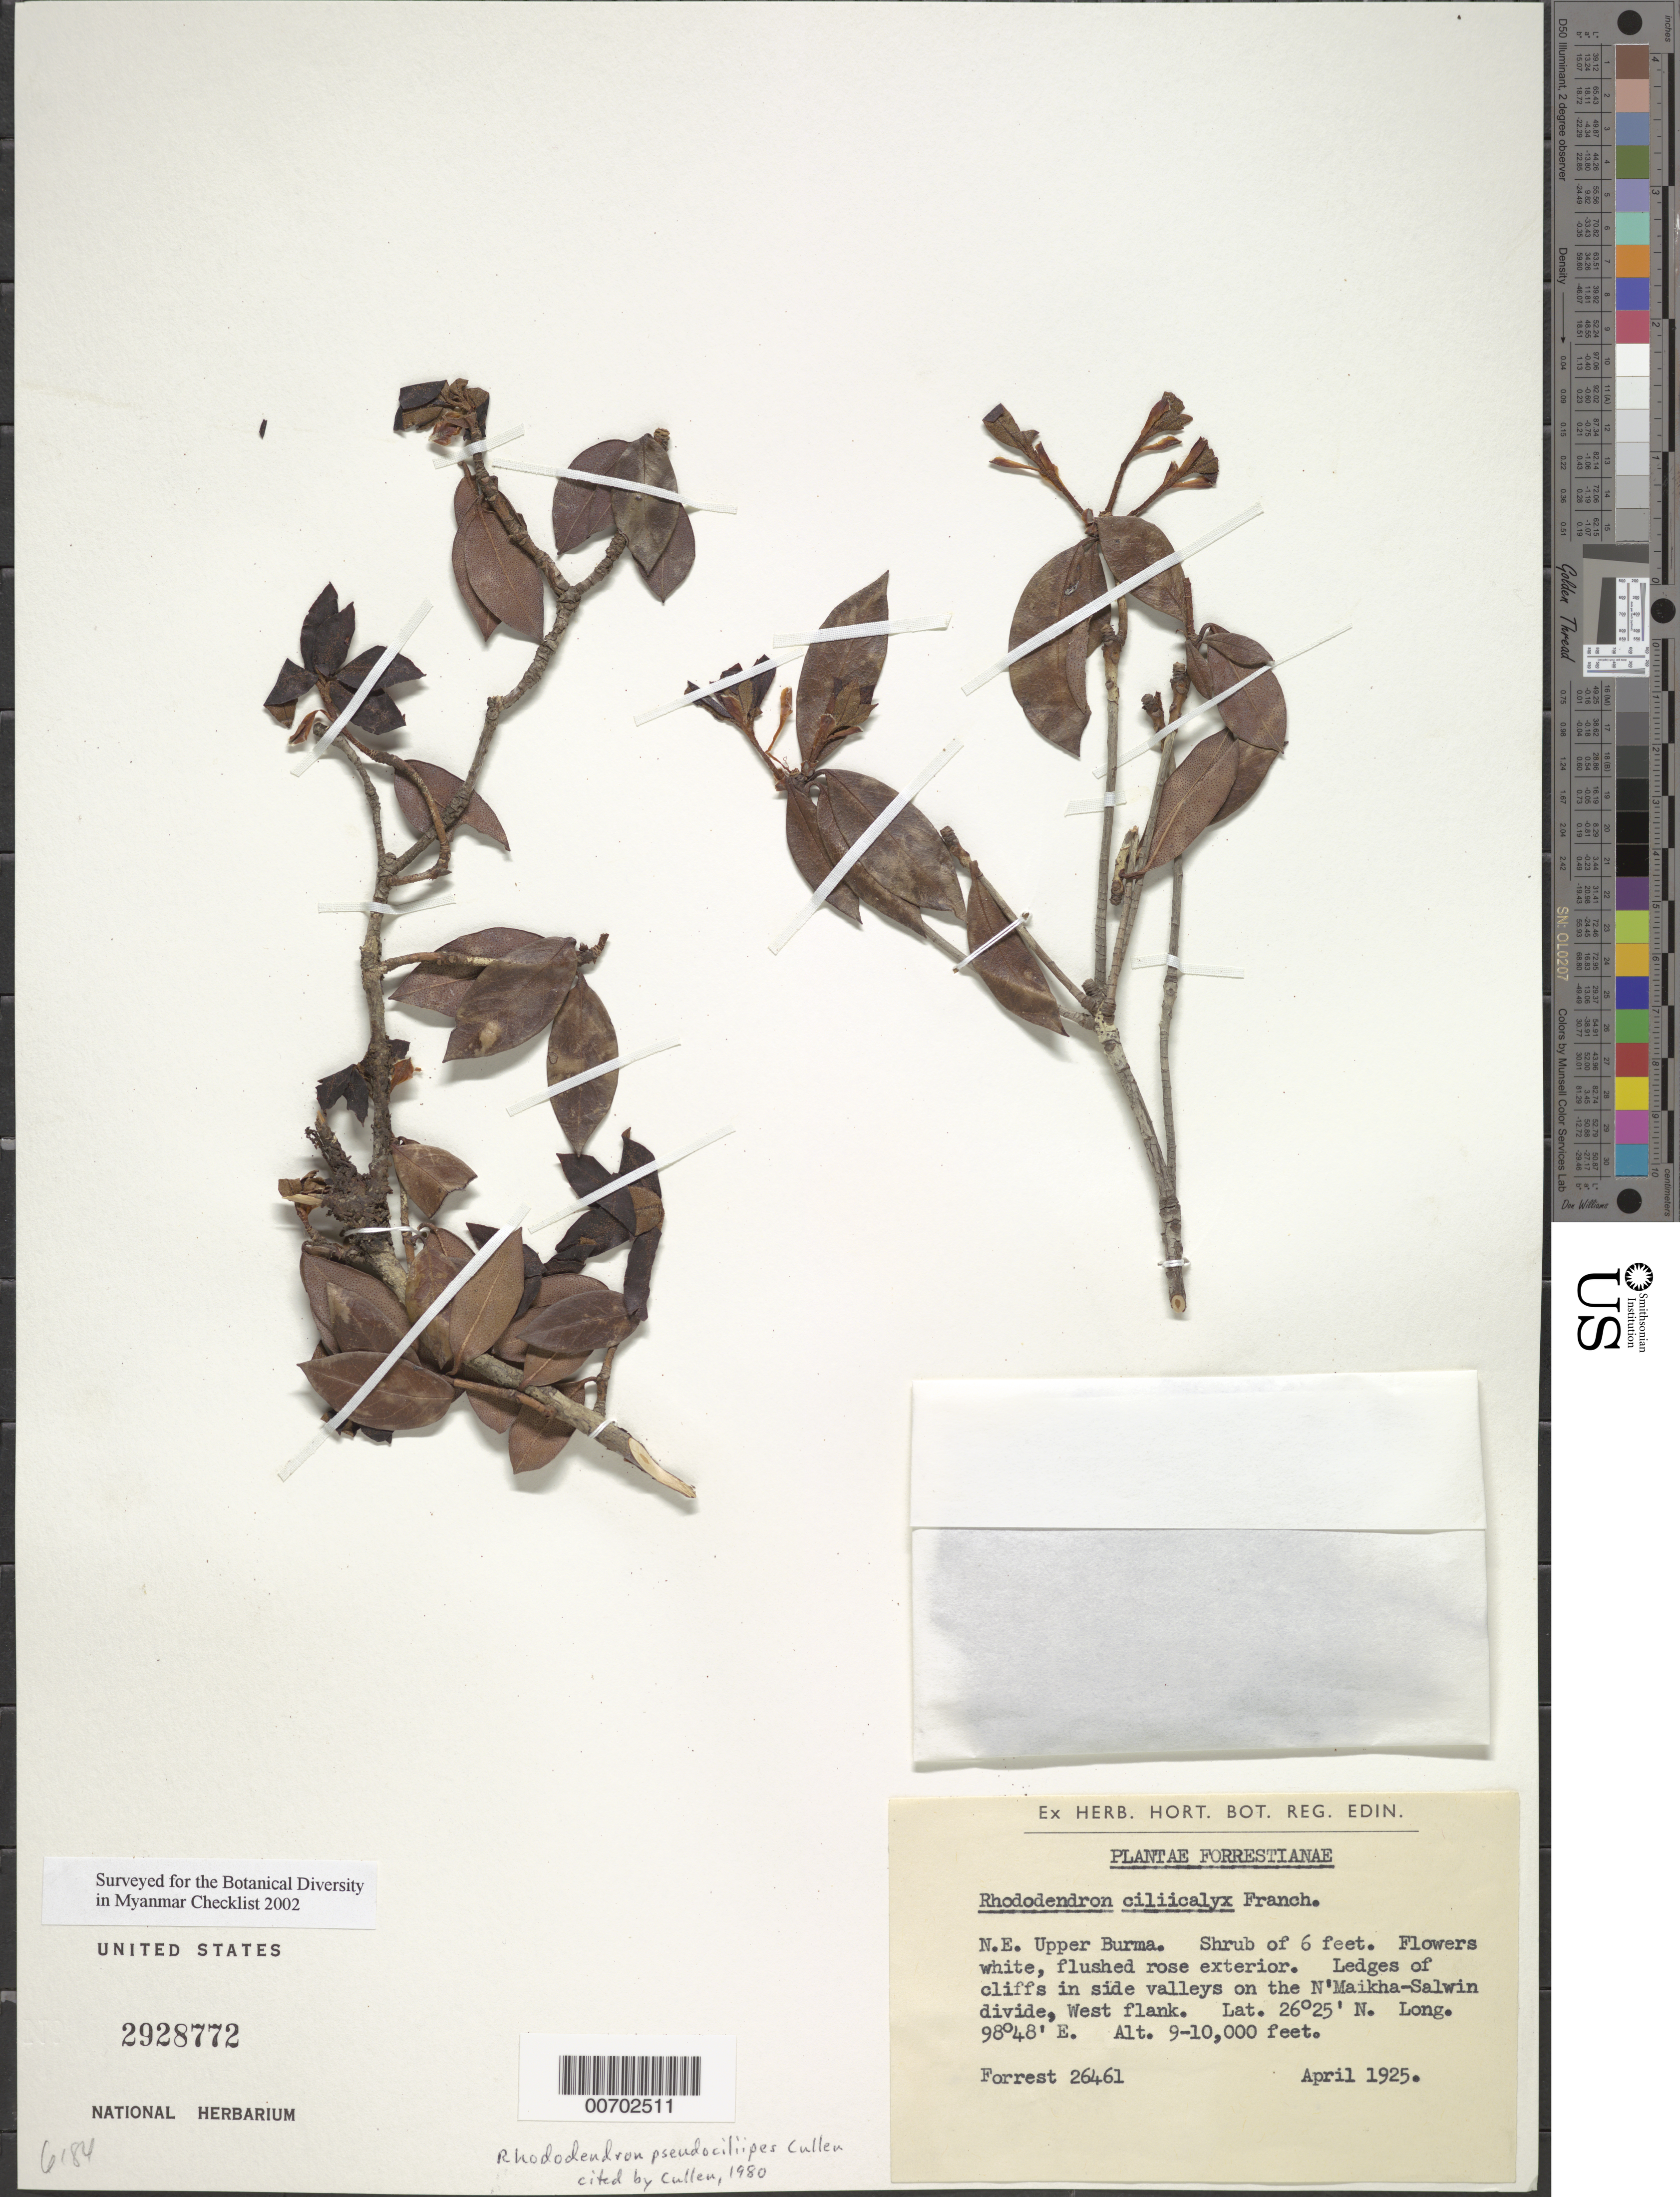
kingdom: Plantae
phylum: Tracheophyta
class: Magnoliopsida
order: Ericales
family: Ericaceae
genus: Rhododendron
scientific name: Rhododendron pseudociliipes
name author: Cullen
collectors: G. Forrest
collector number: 26461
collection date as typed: Apr 1925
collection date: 1925-04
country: Myanmar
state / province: Kachin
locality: N'Maikha-Salwin Divide, W flank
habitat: Ledges of cliffs in side valleys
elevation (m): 2743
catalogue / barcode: US 2928772